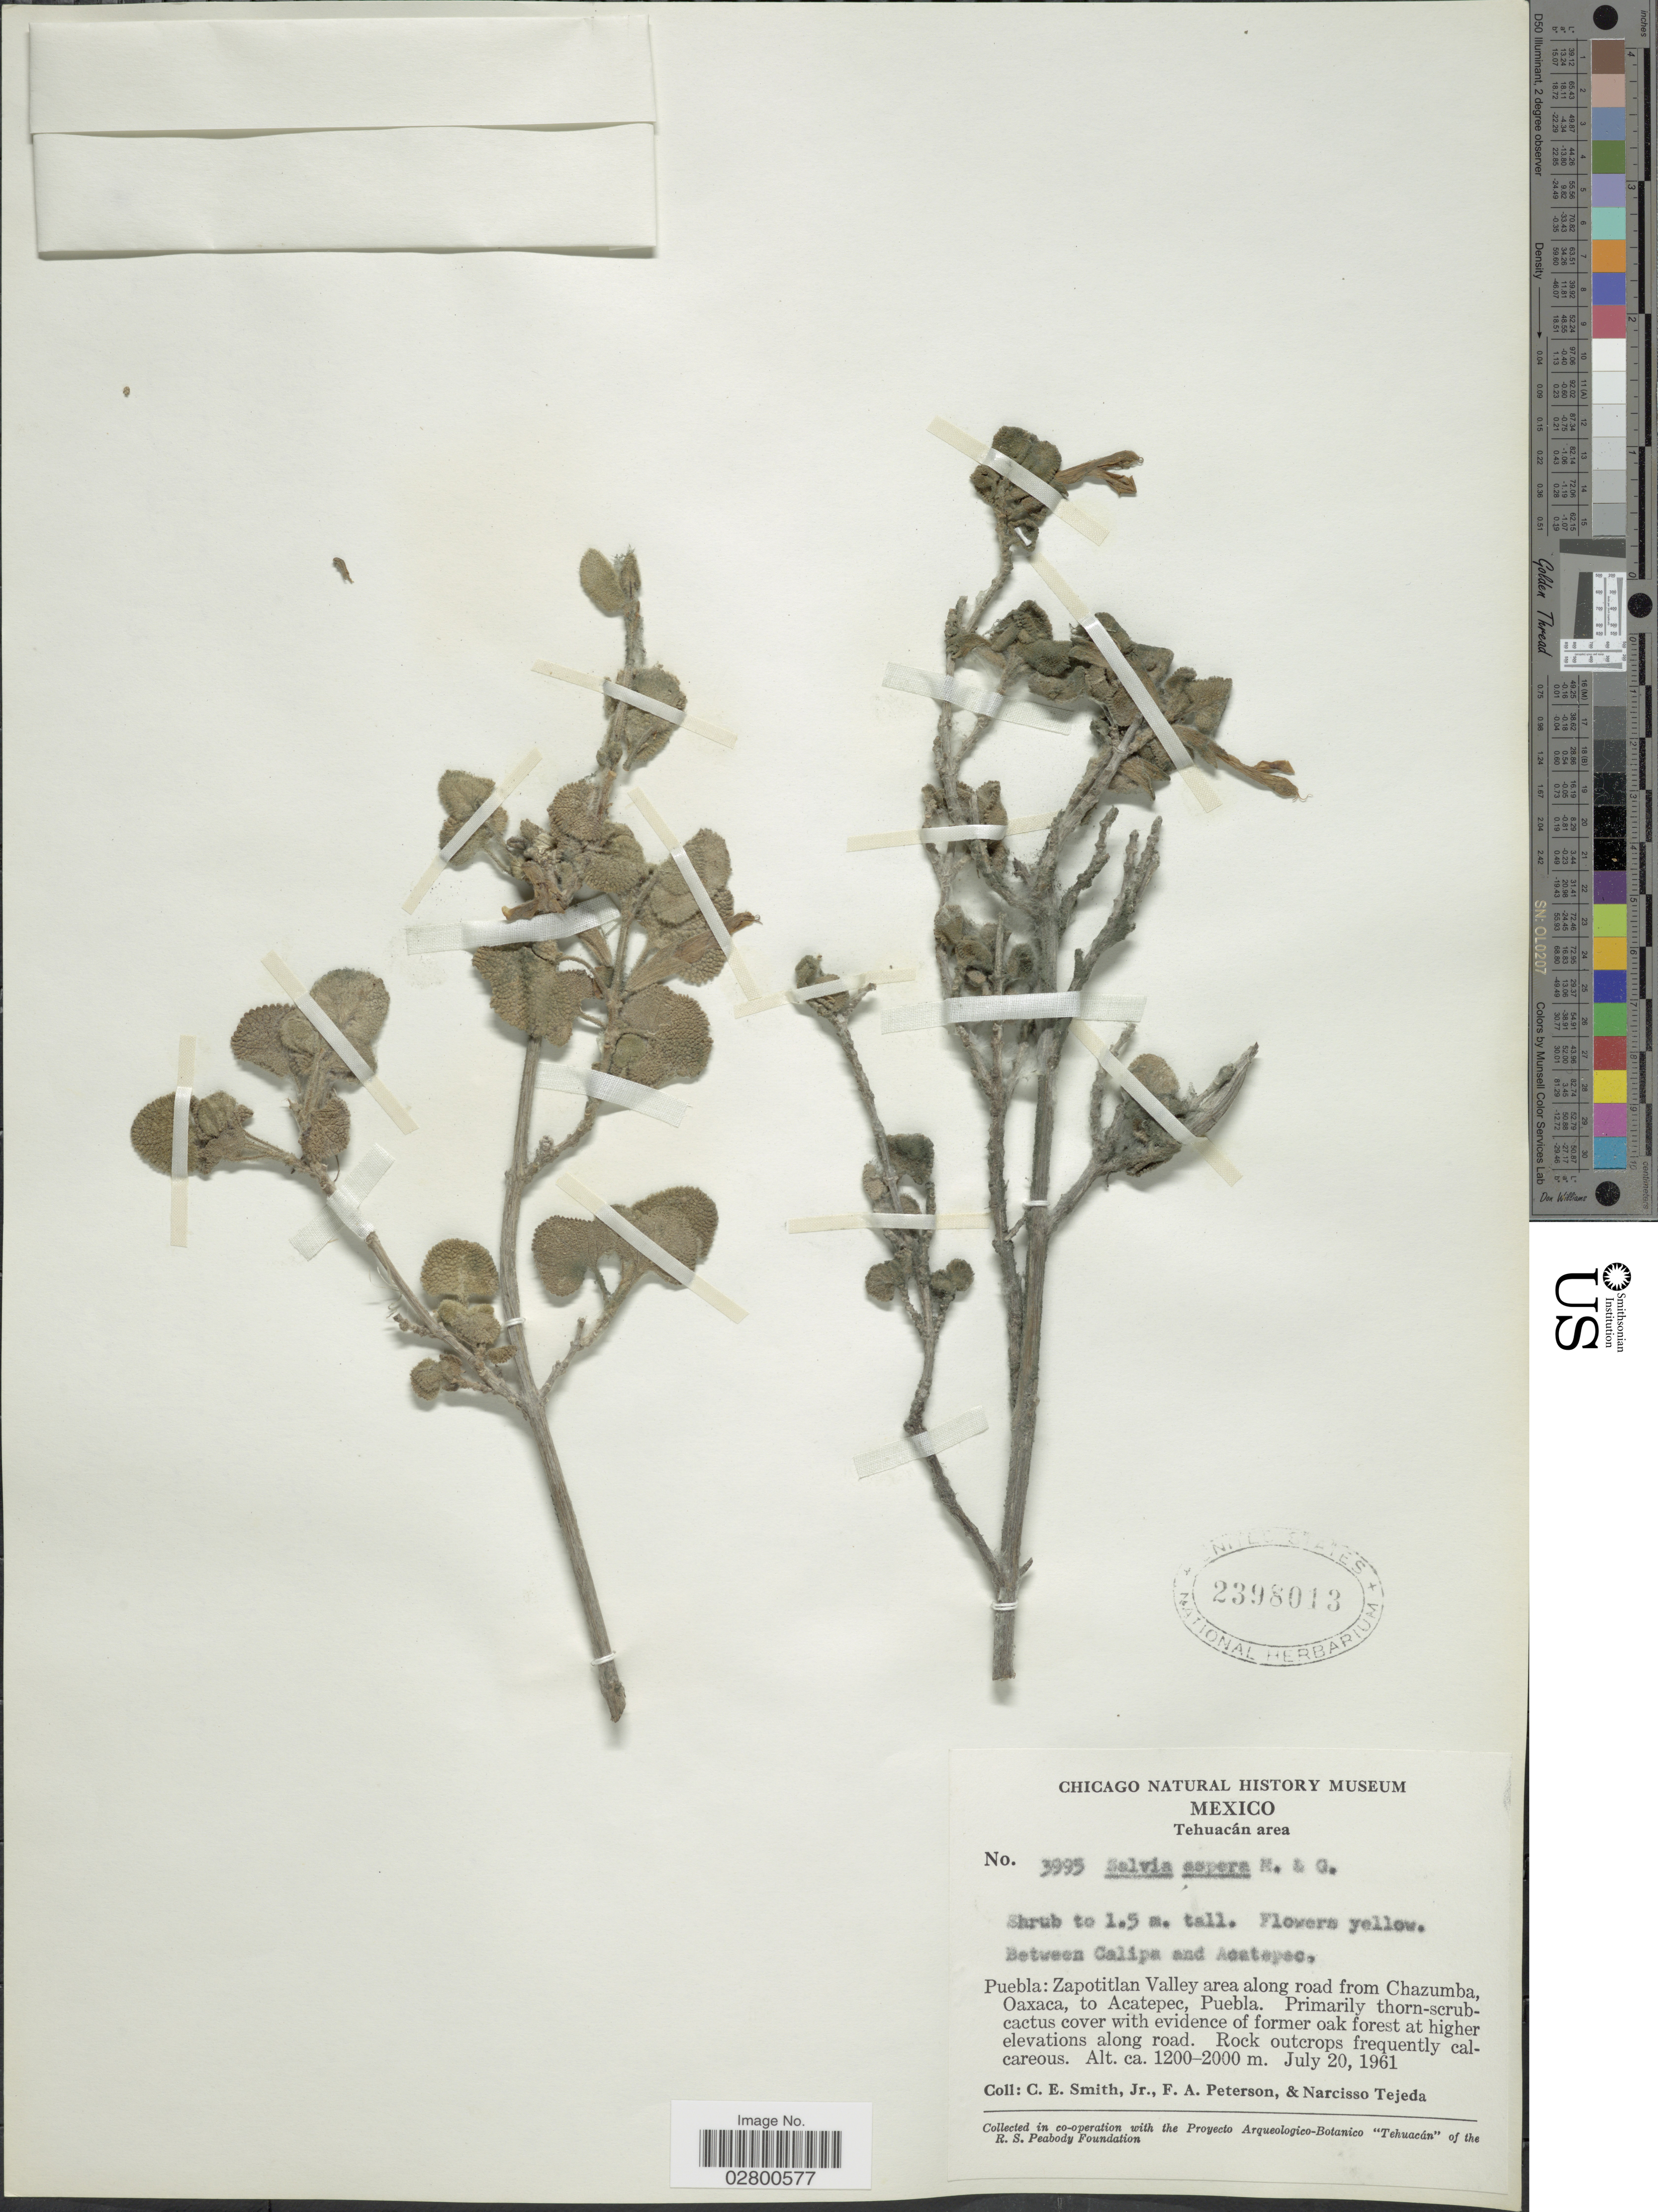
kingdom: Plantae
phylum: Tracheophyta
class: Magnoliopsida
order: Lamiales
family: Lamiaceae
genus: Salvia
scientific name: Salvia aspera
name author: M. Martens & Galeotti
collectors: C. E. Smith Jr., F. A. Peterson & N. Tejeda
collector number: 3995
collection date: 1961-07-20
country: Mexico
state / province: Puebla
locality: Tehuacán area. Zapotitlan Valley area along road from Chazumba, Oaxaca, to Acatepec.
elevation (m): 1200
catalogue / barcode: US 2398013